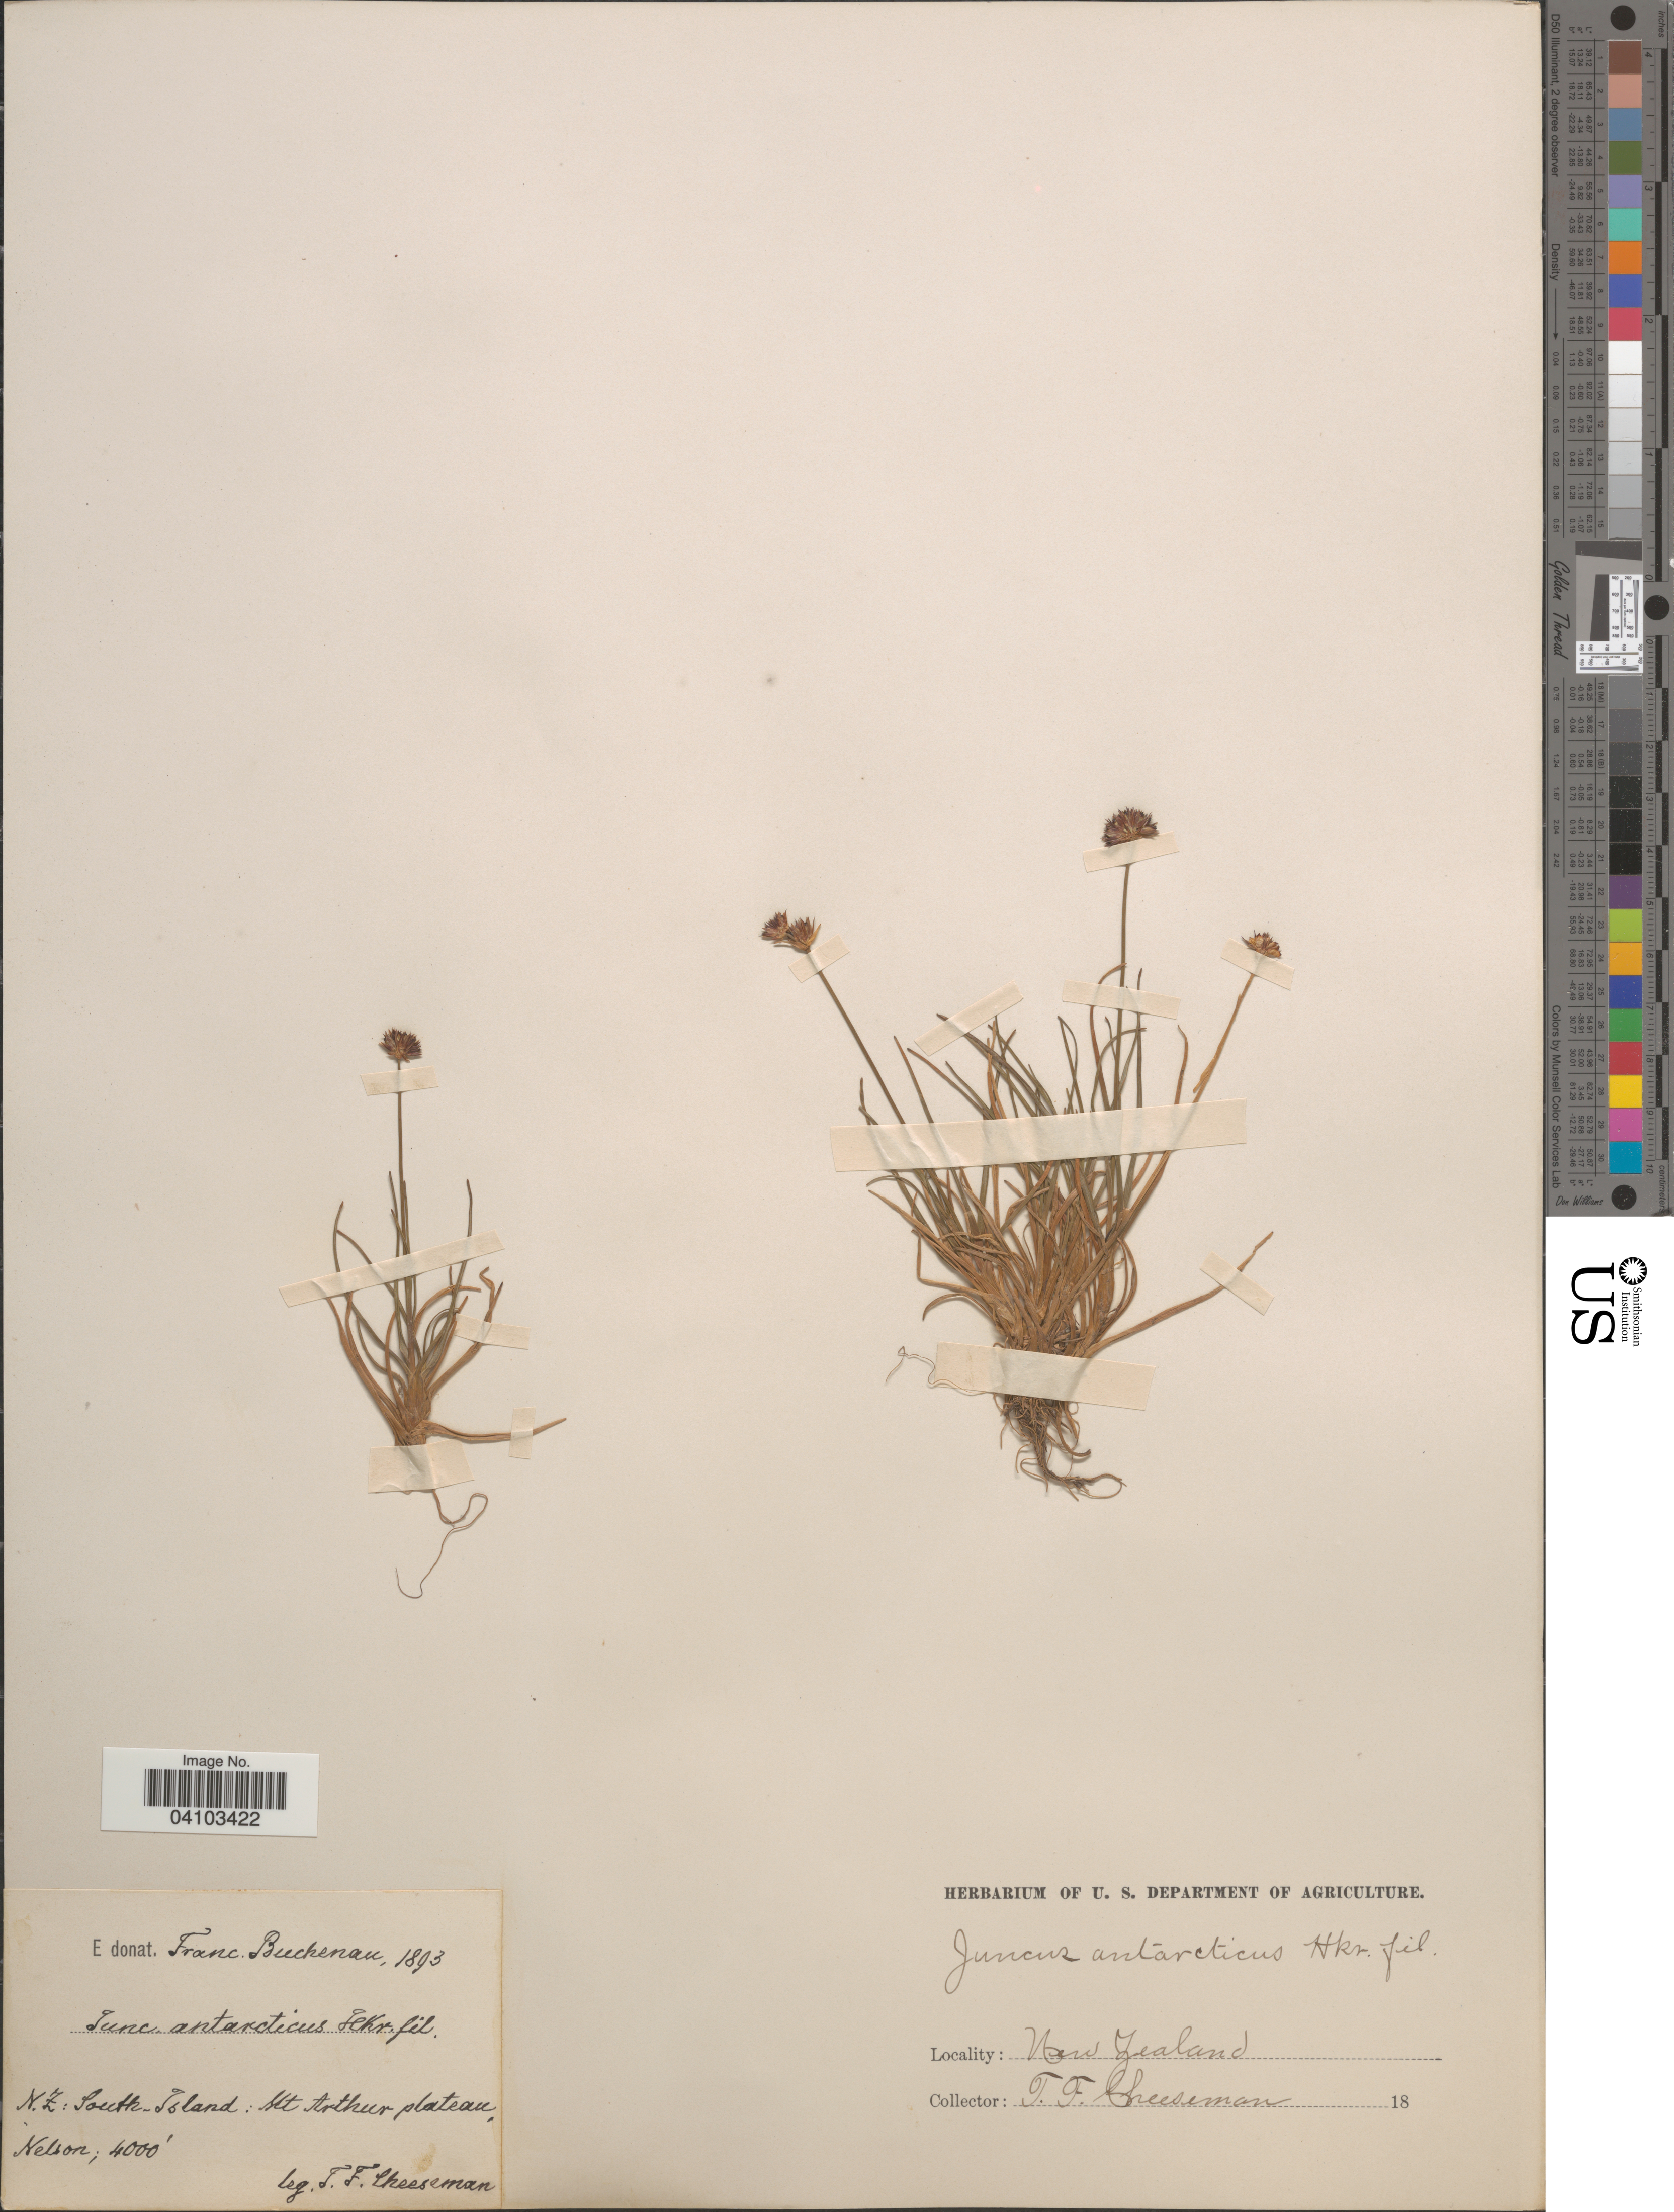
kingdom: Plantae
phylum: Tracheophyta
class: Liliopsida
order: Poales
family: Juncaceae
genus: Juncus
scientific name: Juncus antarcticus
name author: Hook. f.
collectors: T. F. Cheeseman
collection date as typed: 18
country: New Zealand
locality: South-Island: Mt. Arthur plateau.